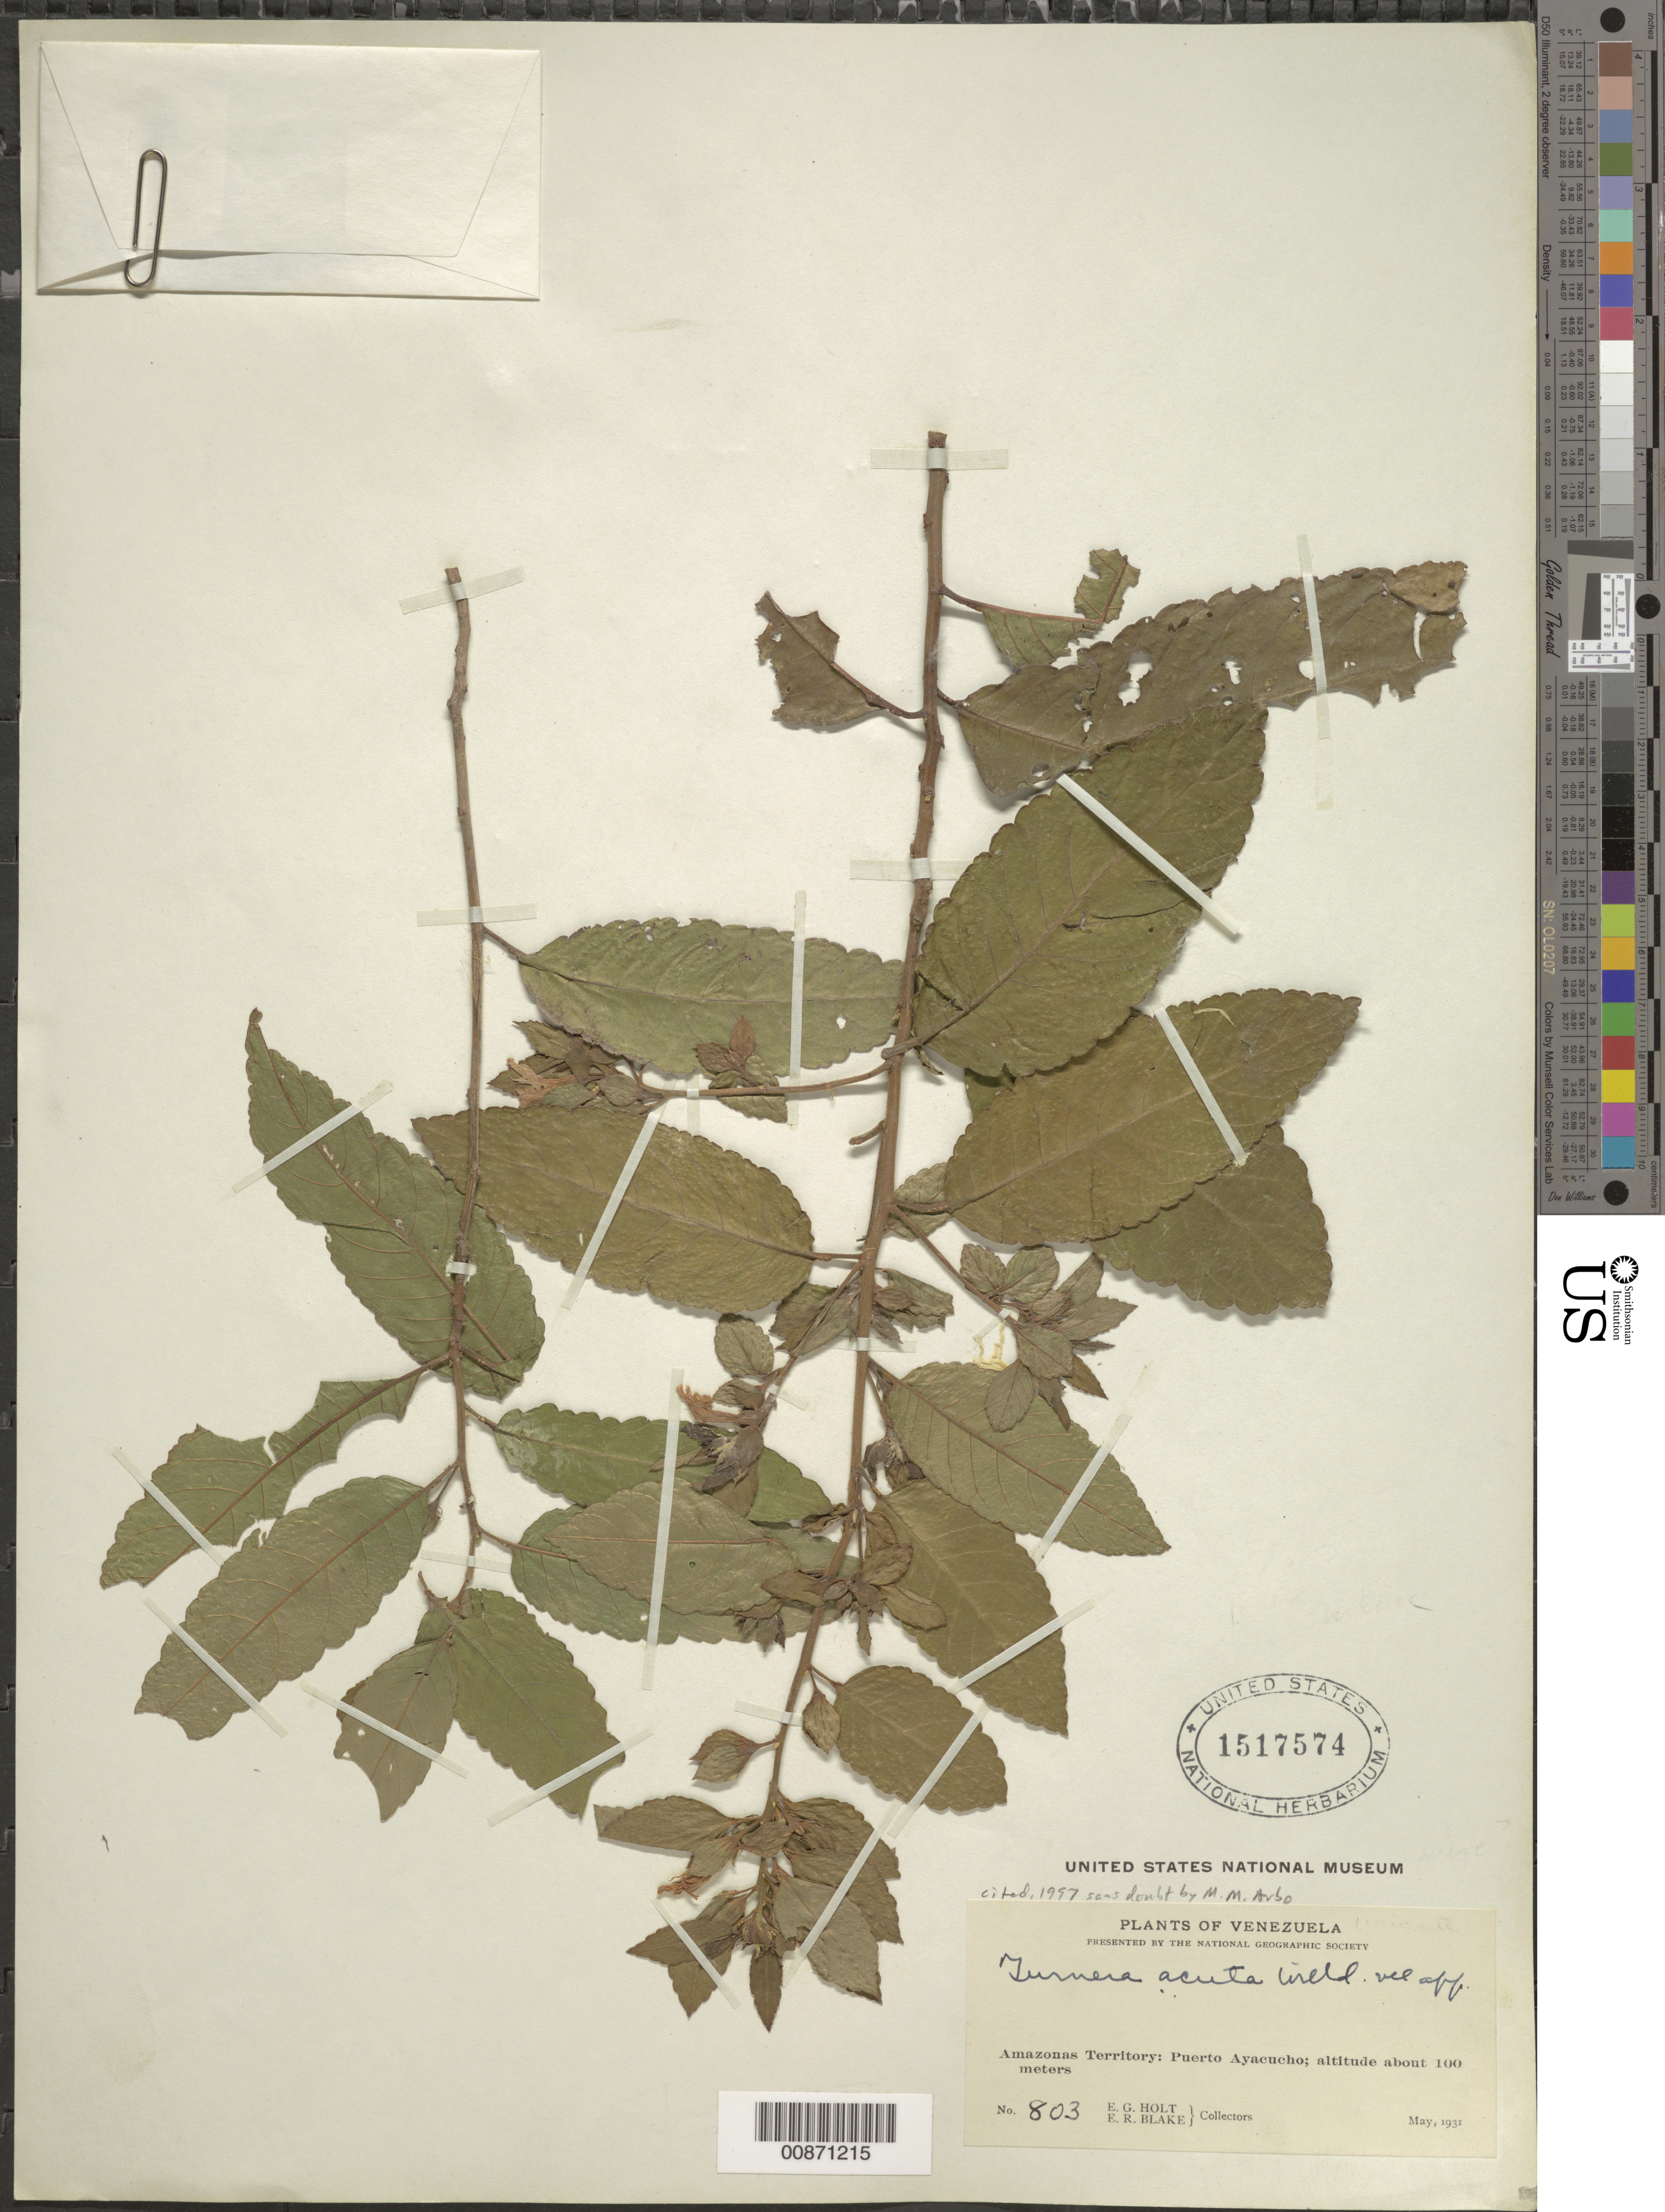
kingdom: Plantae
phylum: Tracheophyta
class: Magnoliopsida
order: Malpighiales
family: Turneraceae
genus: Turnera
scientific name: Turnera acuta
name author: Willd. ex Schult.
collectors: E. Holt & E. R. Blake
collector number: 803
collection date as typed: May-31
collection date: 1931-05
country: Venezuela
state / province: Amazonas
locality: Puerto Ayacucho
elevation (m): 100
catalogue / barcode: US 1517574